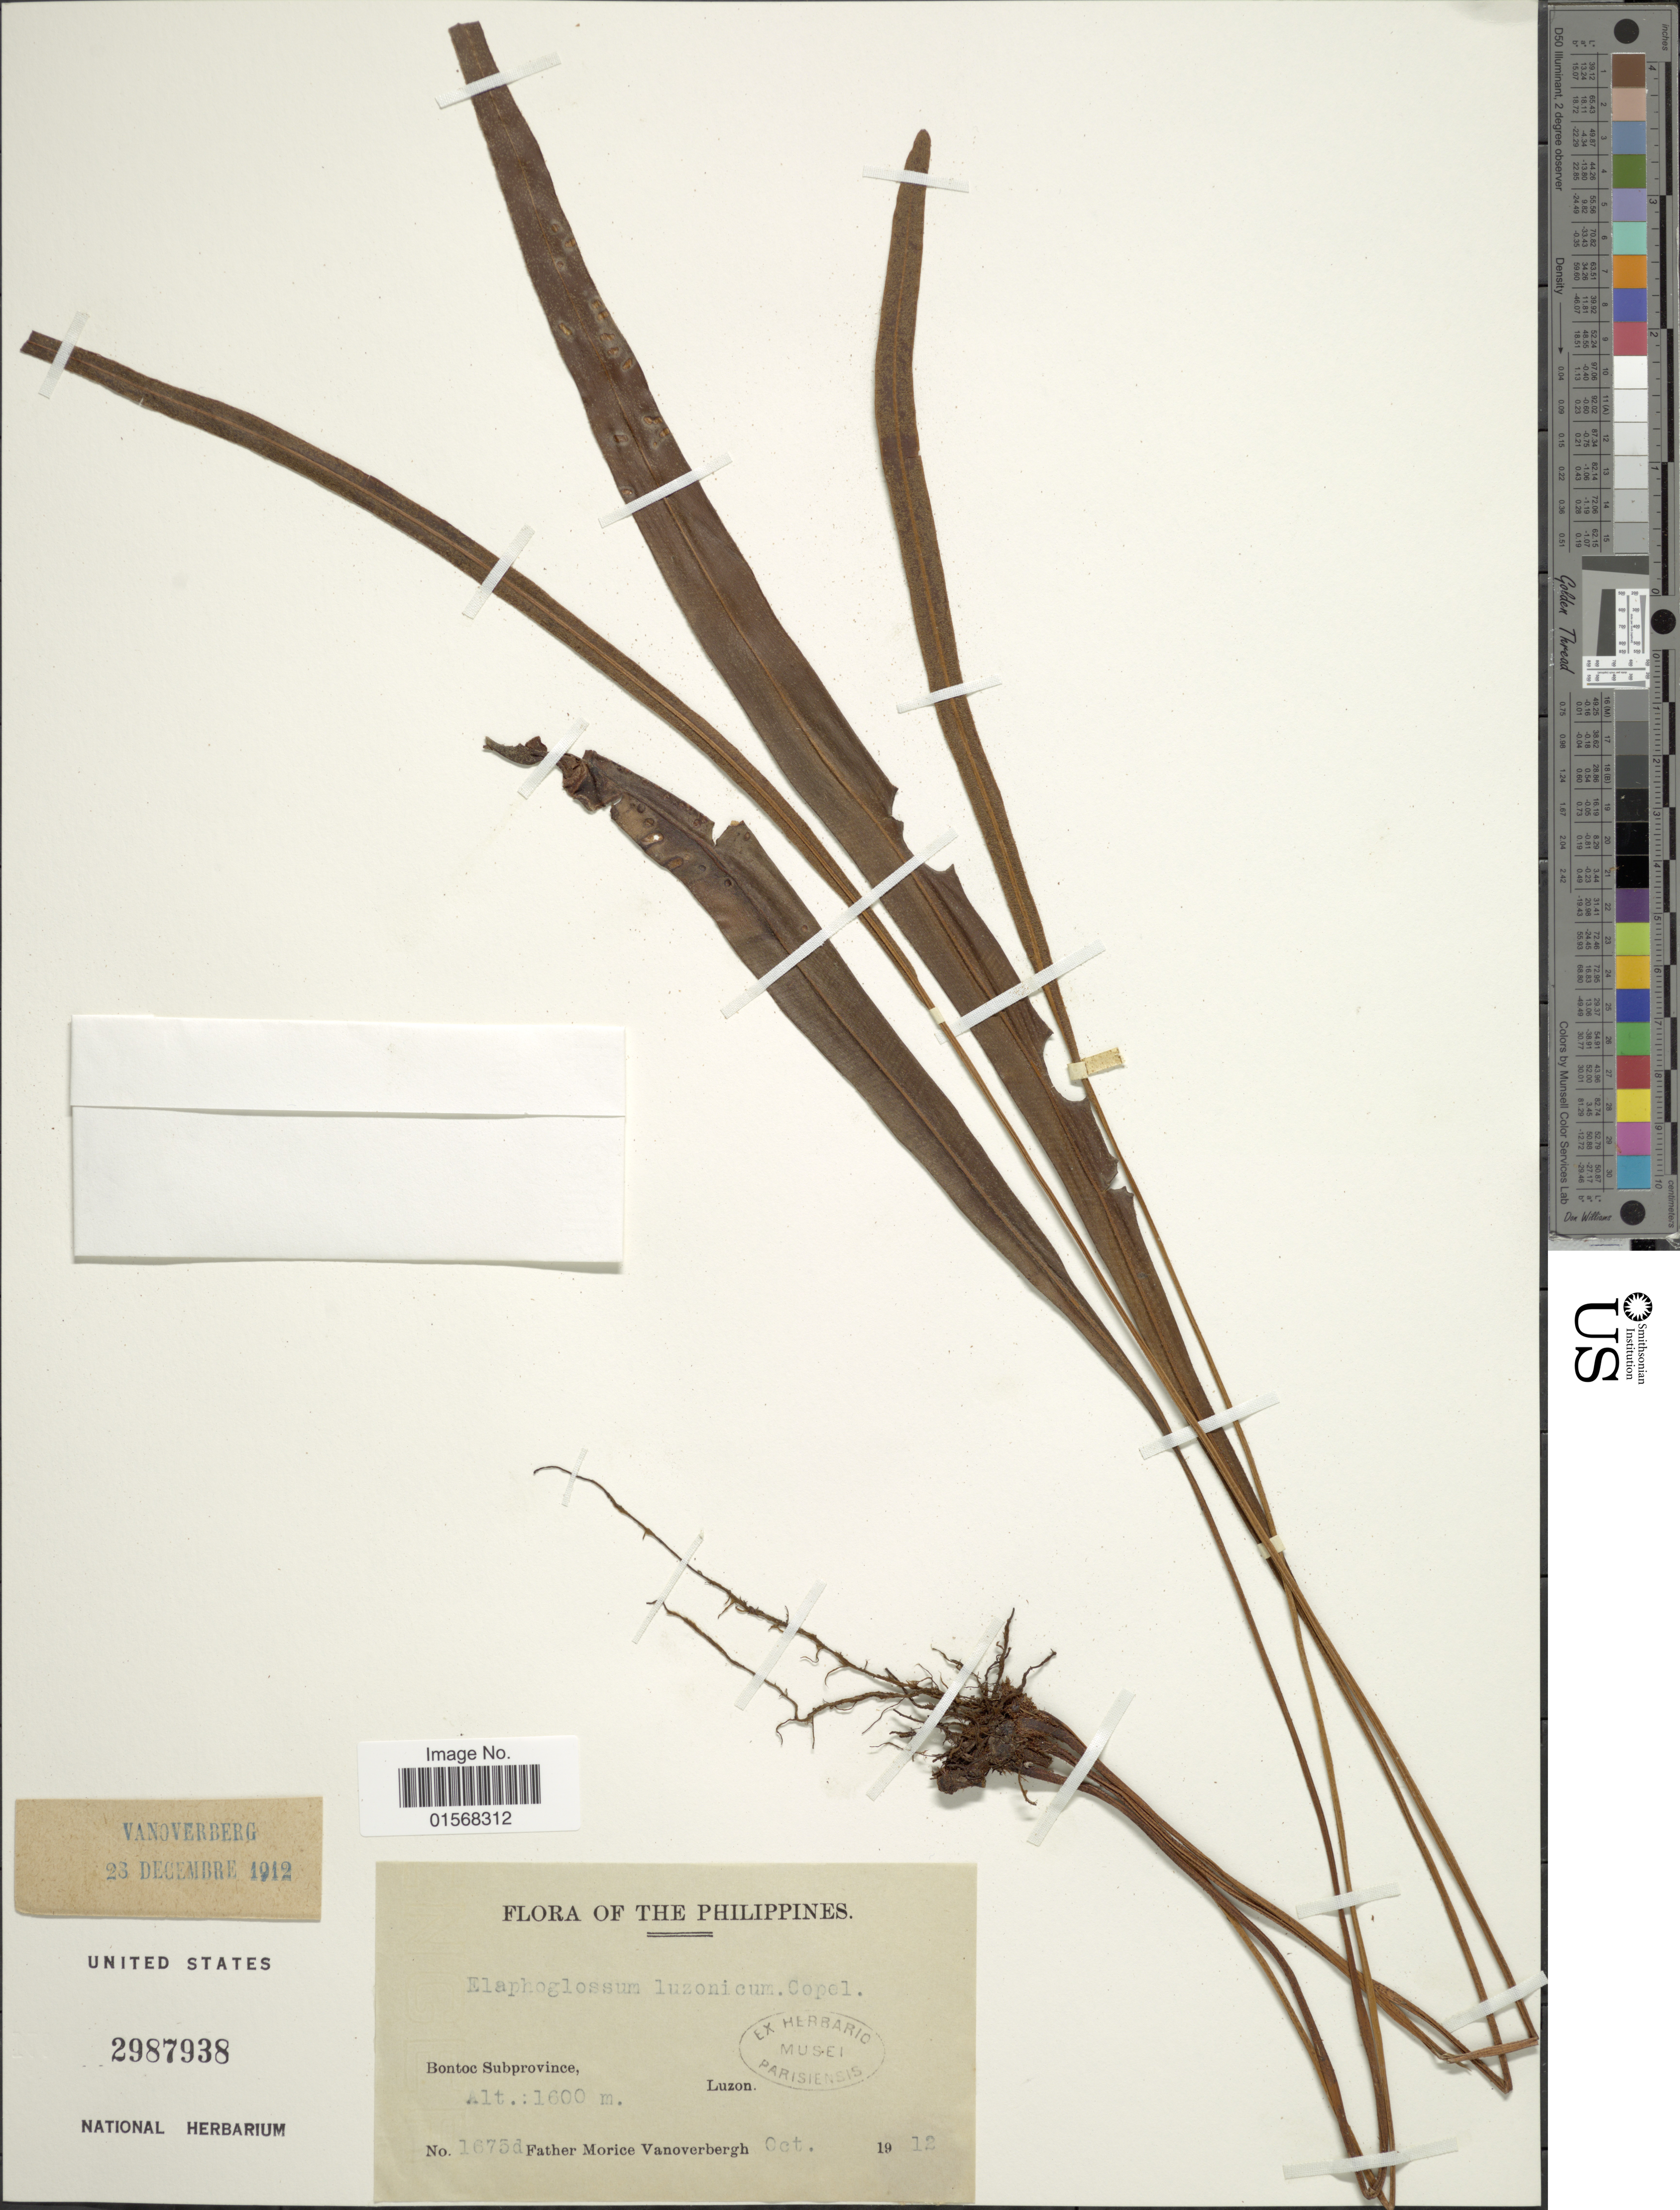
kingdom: Plantae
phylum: Tracheophyta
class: Polypodiopsida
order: Polypodiales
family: Dryopteridaceae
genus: Elaphoglossum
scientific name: Elaphoglossum sp.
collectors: M. Vanoverbergh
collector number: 1675d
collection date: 1912-10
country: Philippines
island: Luzon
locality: Bontoc Subprovince, Luzon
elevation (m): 1600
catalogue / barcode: US 3987938